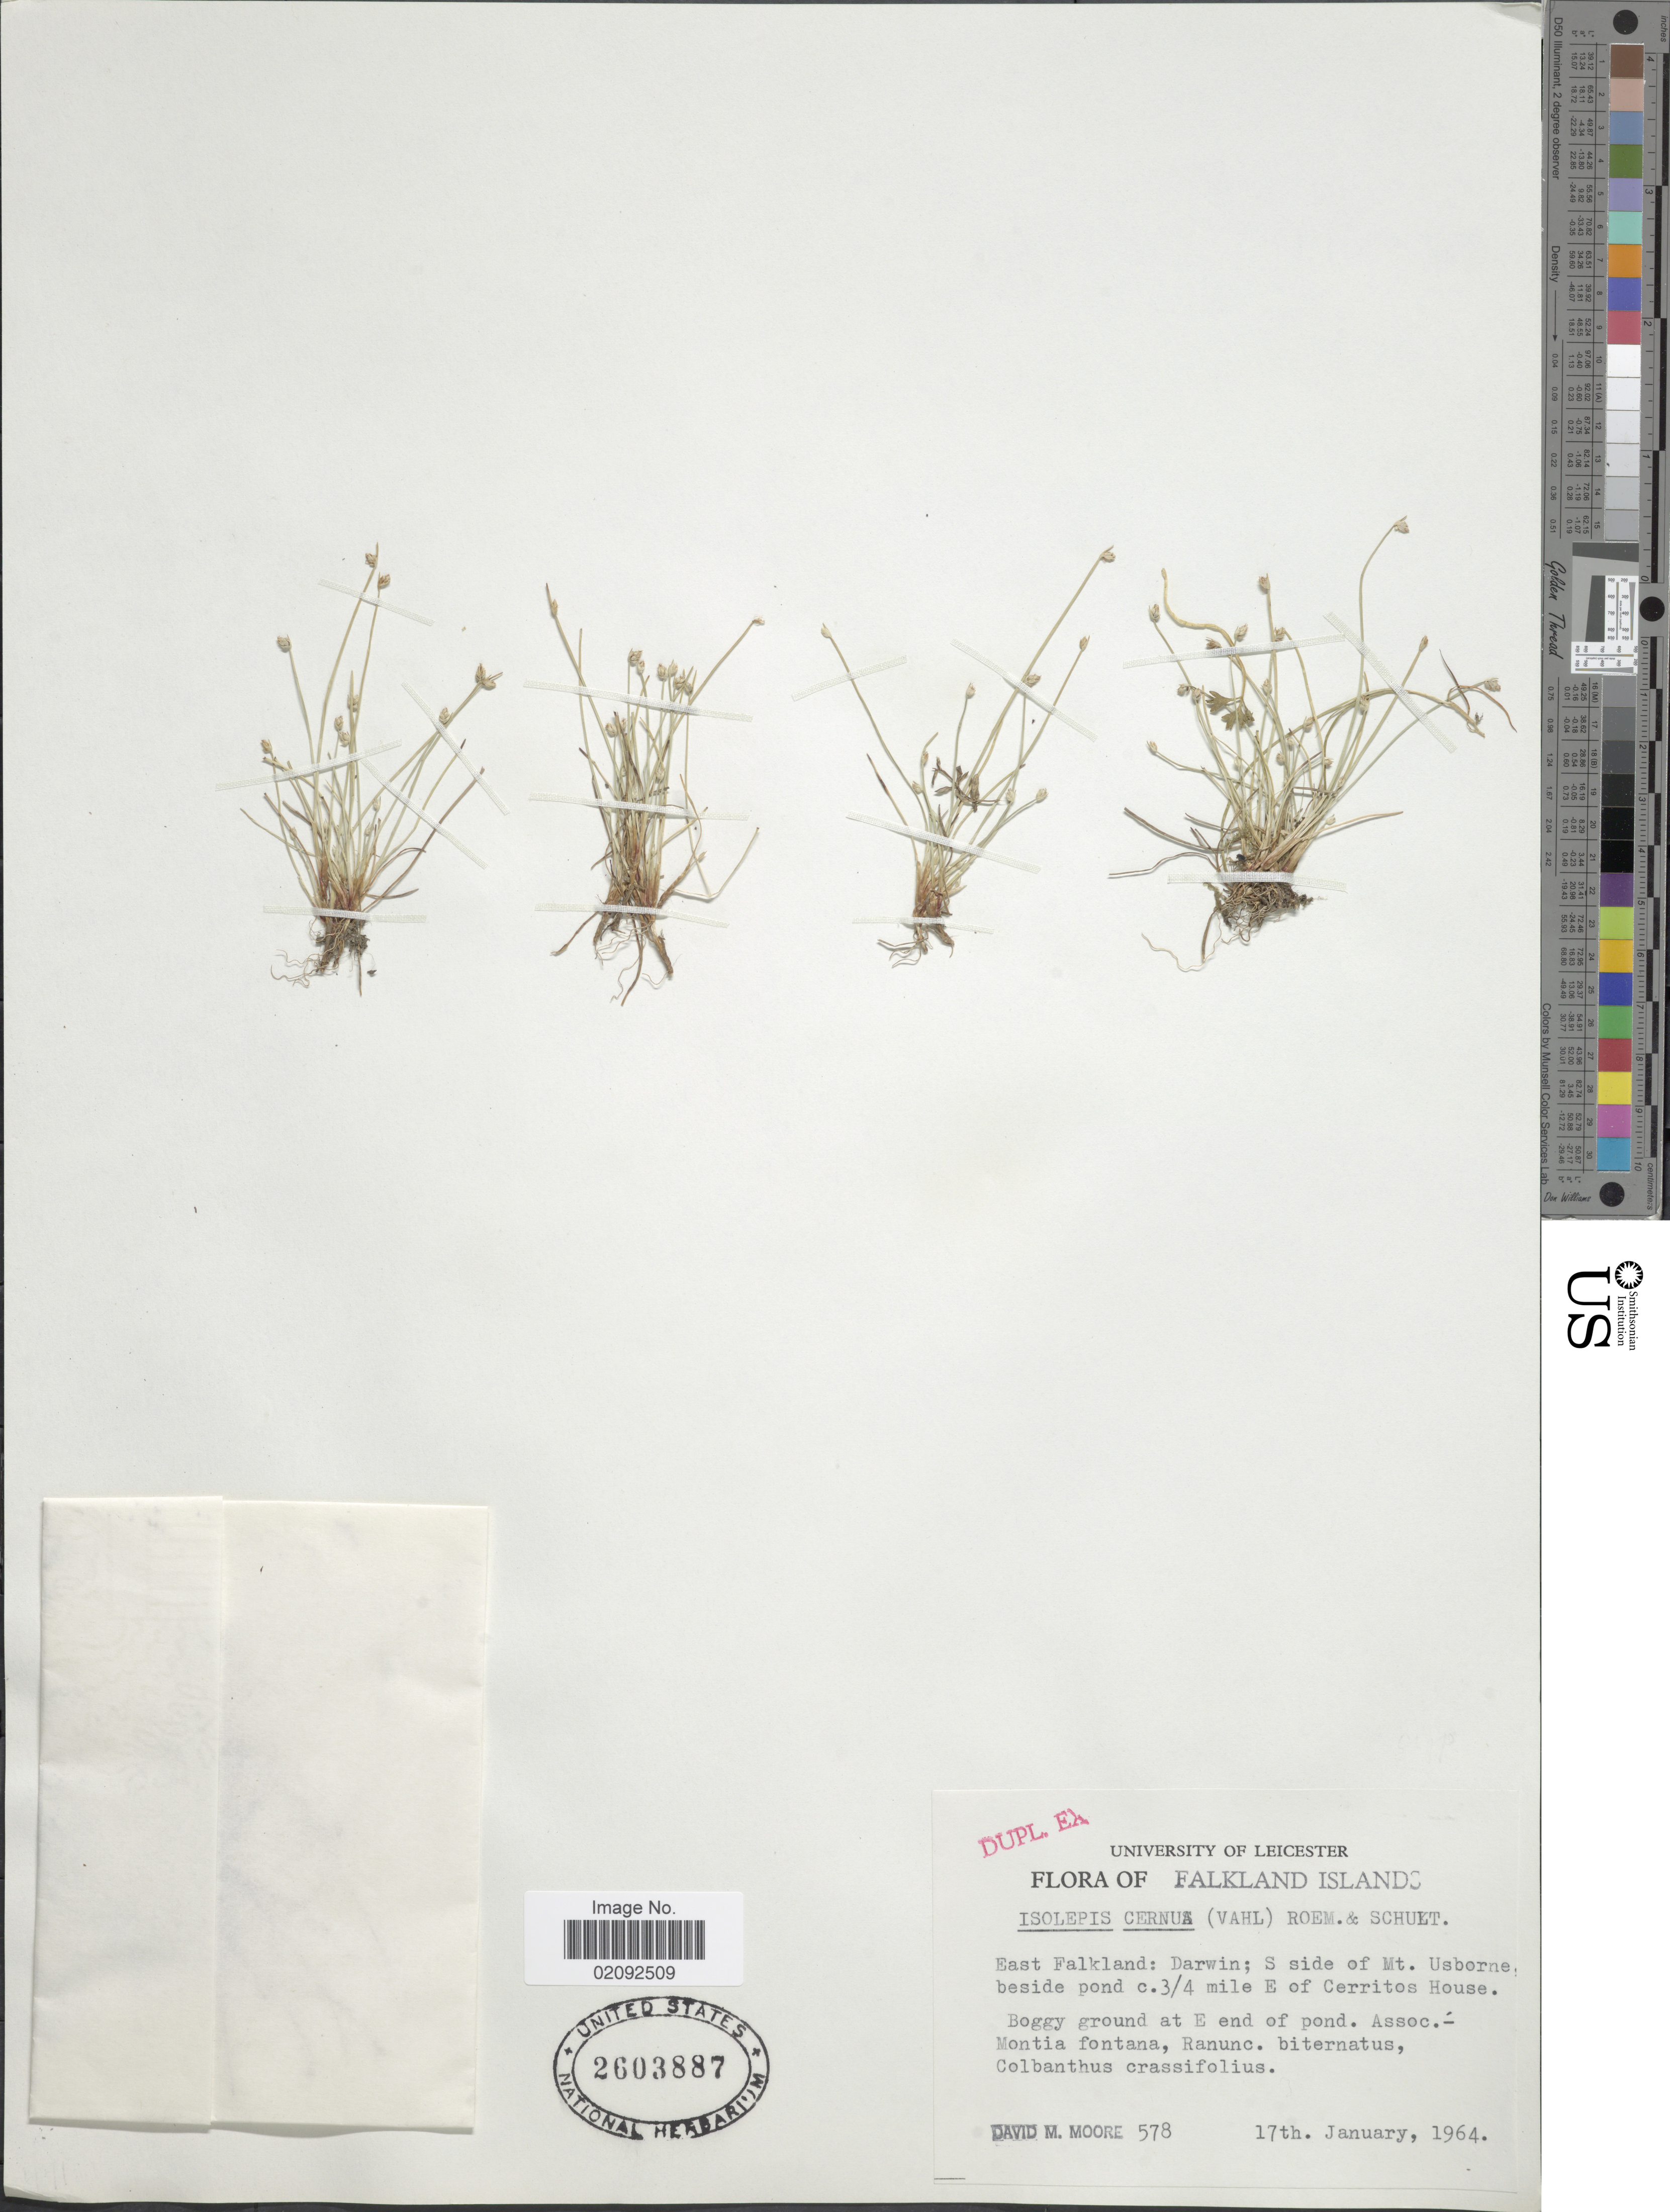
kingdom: Plantae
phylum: Tracheophyta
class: Liliopsida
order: Poales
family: Cyperaceae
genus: Isolepis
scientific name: Isolepis cernua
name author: (Vahl) Roem. & Schult.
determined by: Strong, Mark T., (BOT), Smithsonian Institution - National Museum of Natural History (UNITED STATES)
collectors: D. Moore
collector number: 578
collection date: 1964-01-17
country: Falkland Islands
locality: East Falkland: Darwin; S side of Mt. Usborne beside pond c. 3/4 mile E of Cerritos House.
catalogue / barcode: US 2603887